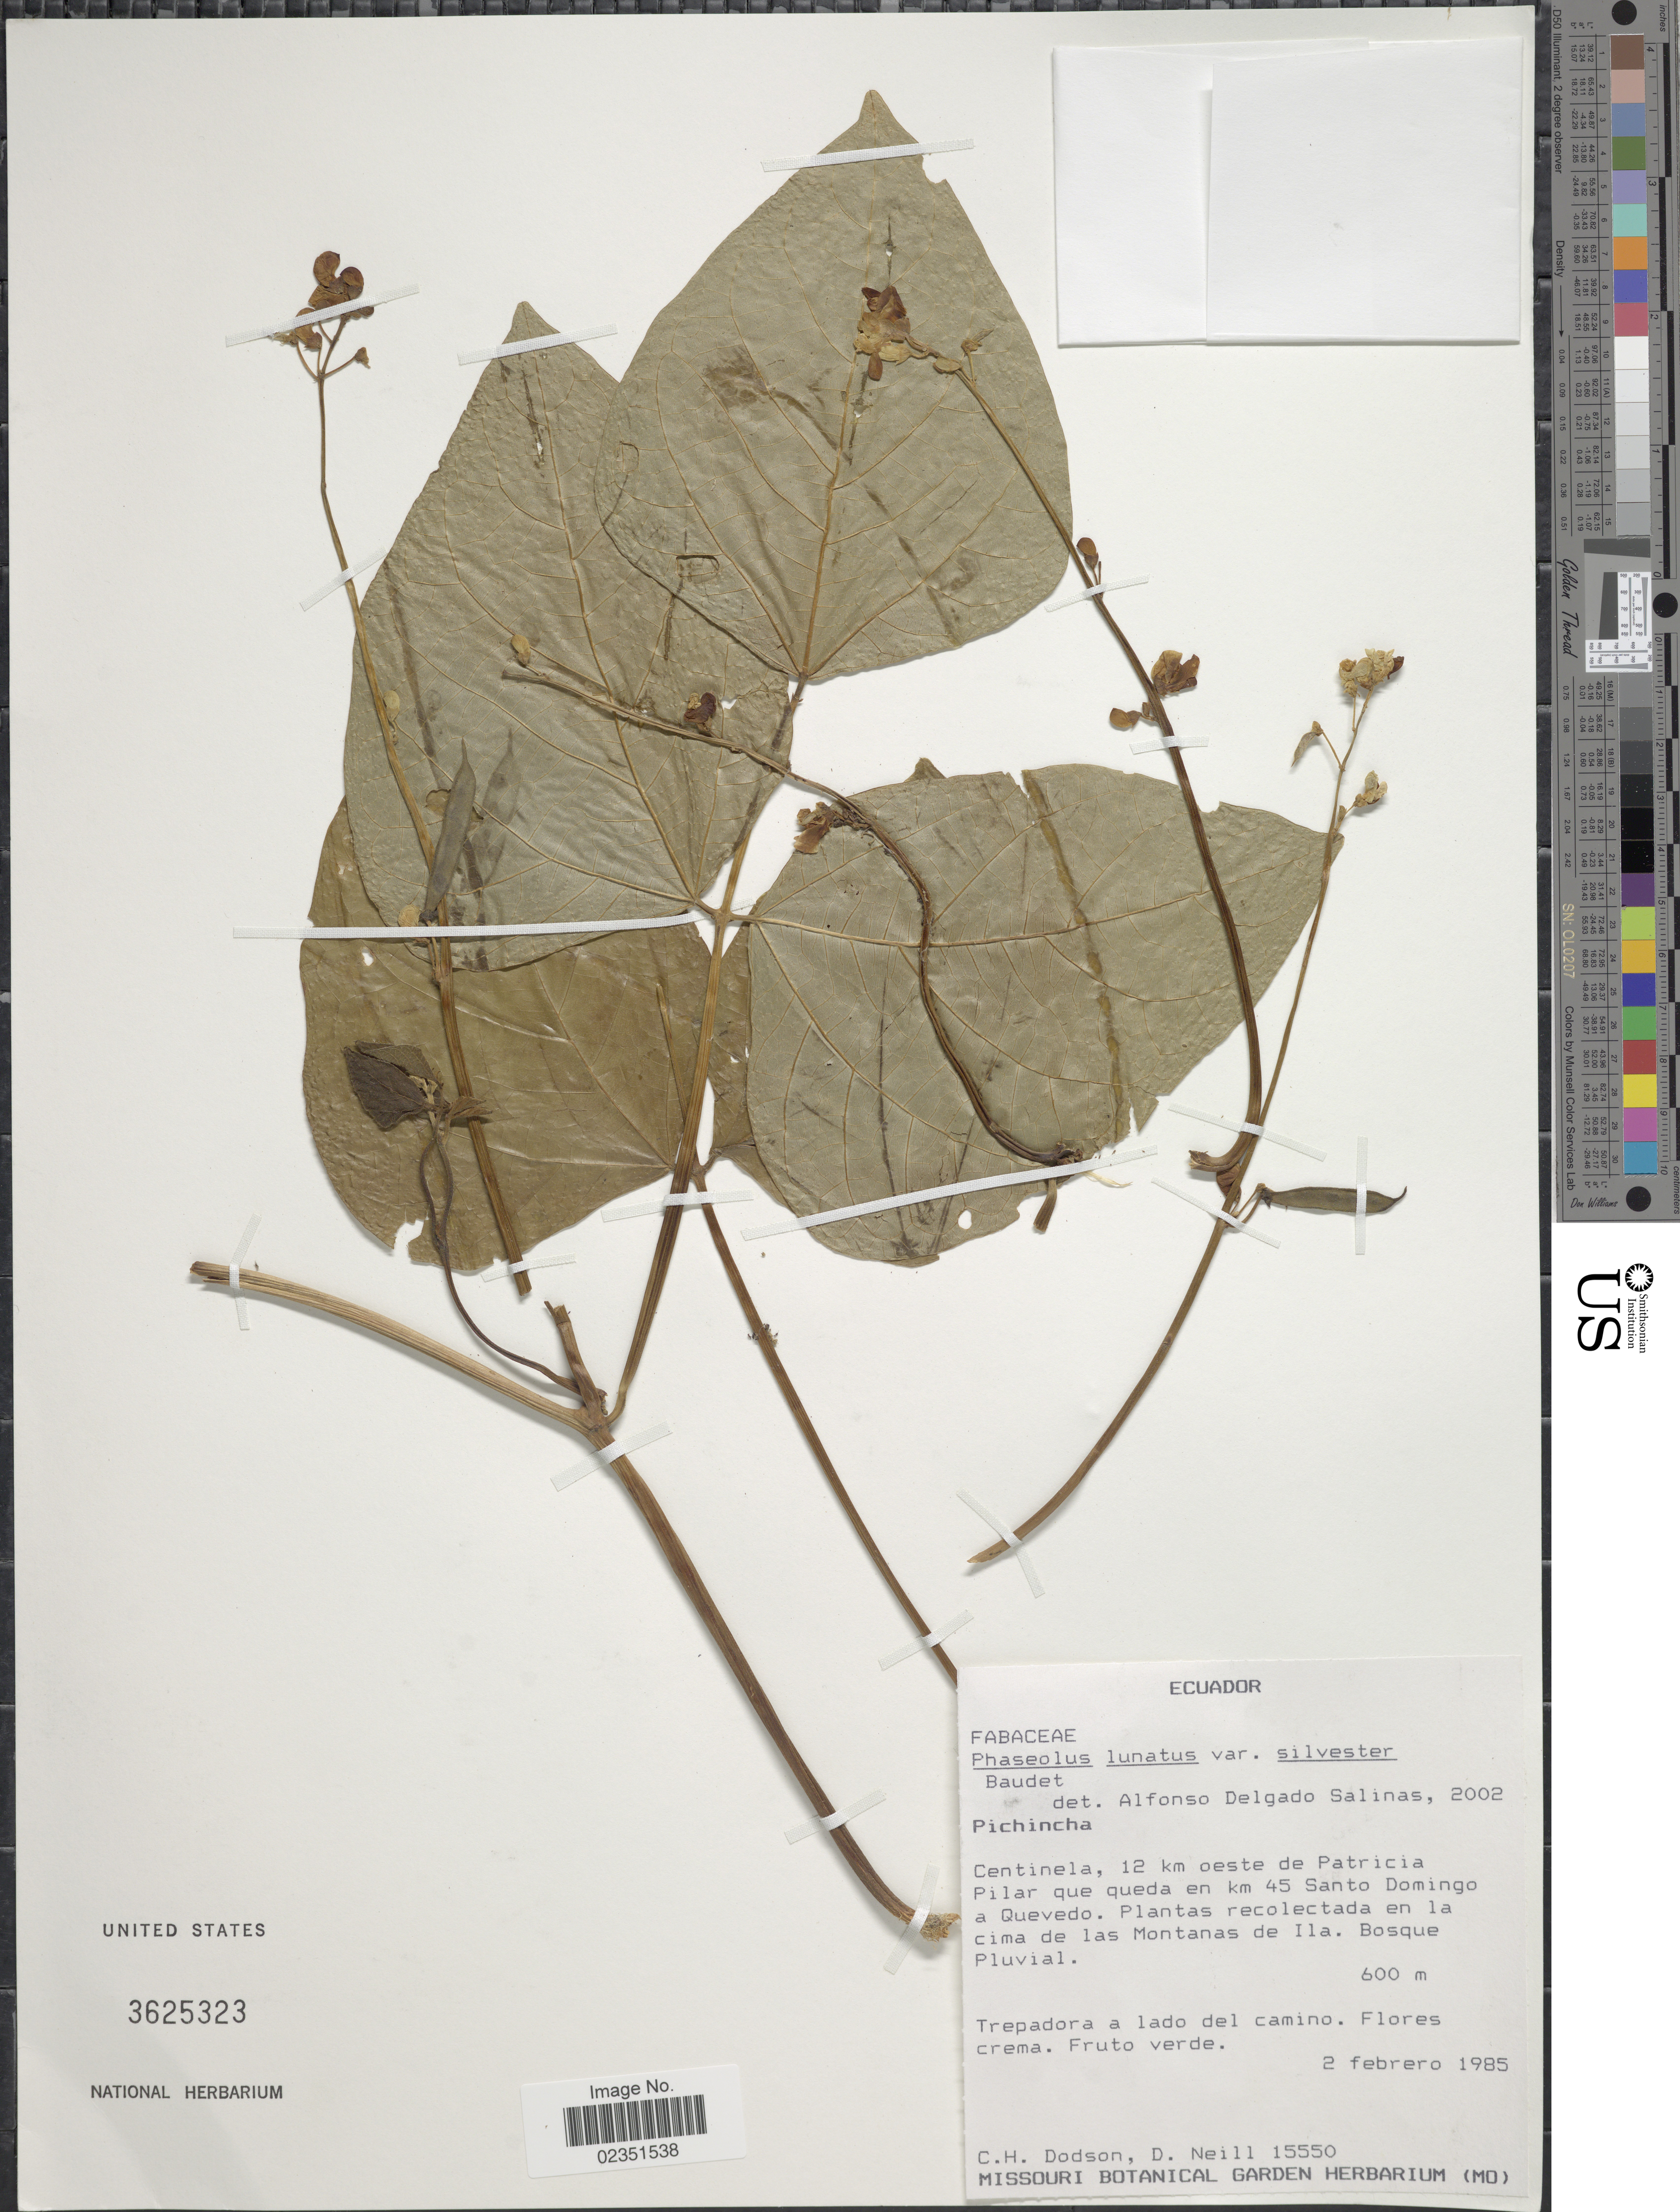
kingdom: Plantae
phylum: Tracheophyta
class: Magnoliopsida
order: Fabales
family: Fabaceae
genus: Phaseolus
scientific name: Phaseolus lunatus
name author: L.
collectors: C. H. Dodson & D. Neill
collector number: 15550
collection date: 1985-02-02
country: Ecuador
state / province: Pichincha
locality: Centinela, 12 km oeste de Patricia Pilar que queda en km 45 Santo Domingo a Quevedo. Plantas recolectada en la cima de las Montanas de Ila. Bosque Pluvial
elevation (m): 600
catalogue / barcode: US 3625323